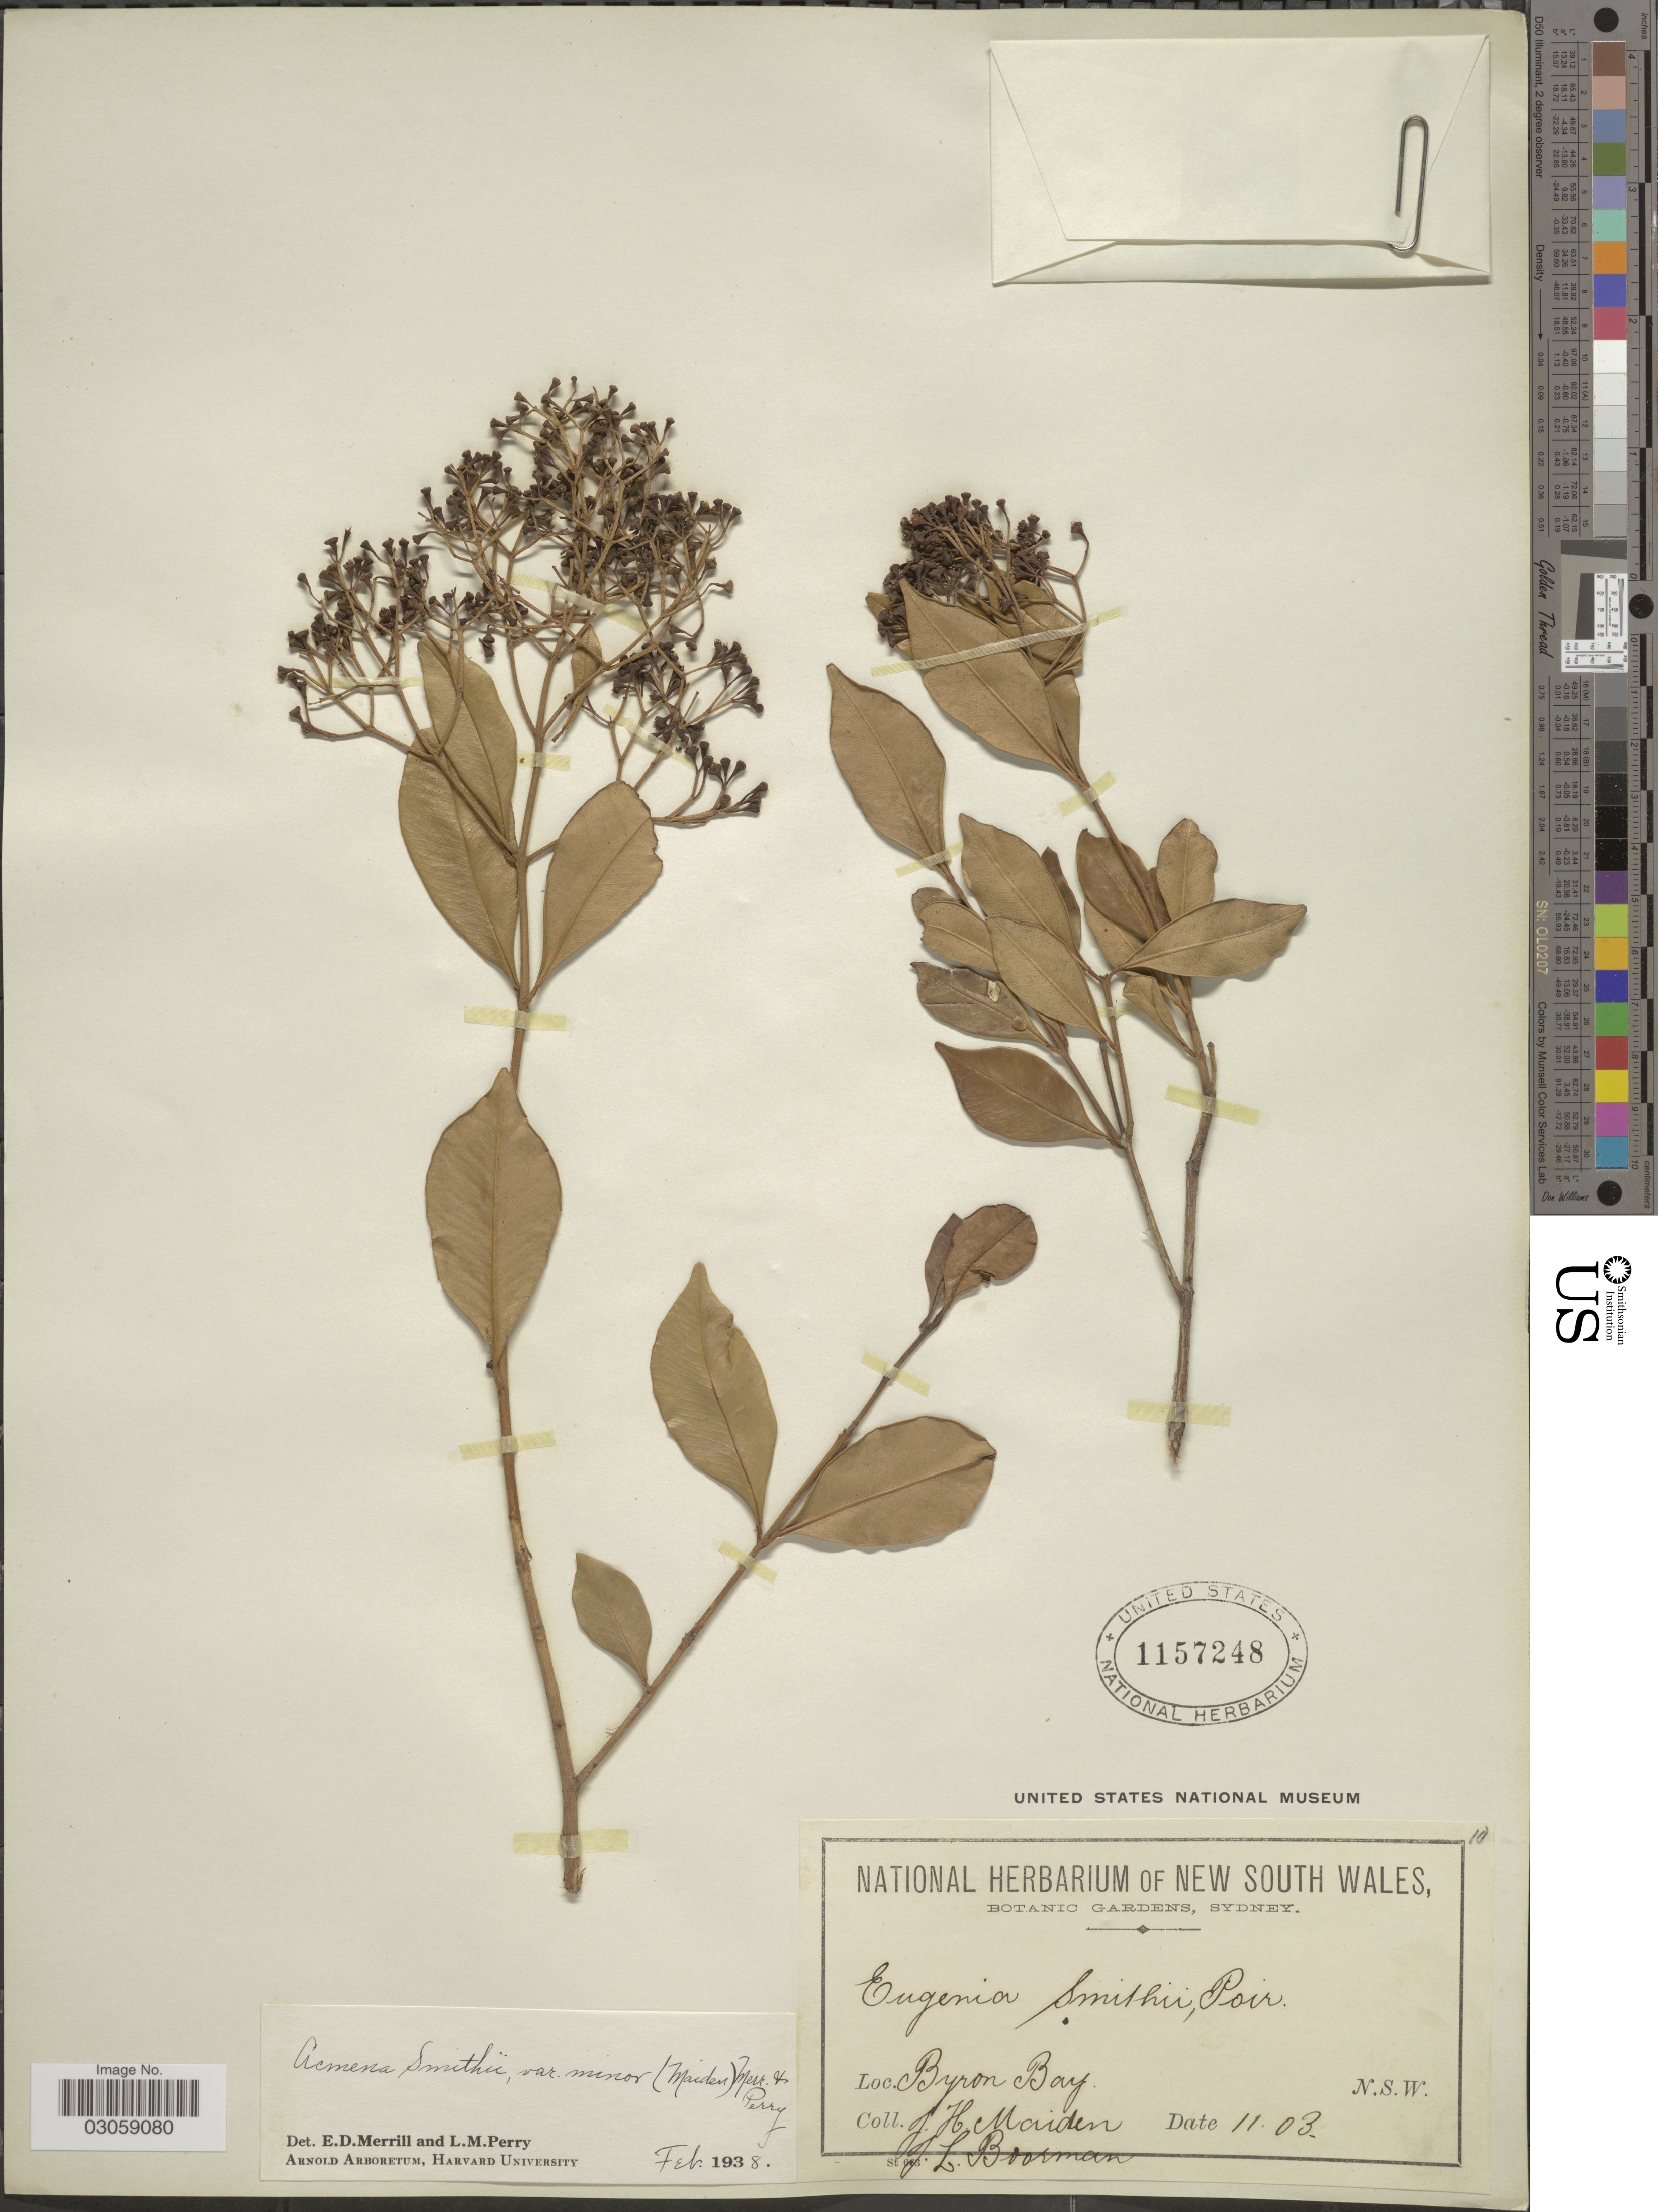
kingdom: Plantae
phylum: Tracheophyta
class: Magnoliopsida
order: Myrtales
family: Myrtaceae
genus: Syzygium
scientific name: Syzygium smithii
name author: (Poir.) Nied.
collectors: J. Maiden & J. Boorman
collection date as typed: Transcribed d/m/y: /11/3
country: Australia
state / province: New South Wales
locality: Byron Bay.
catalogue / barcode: US 1157248